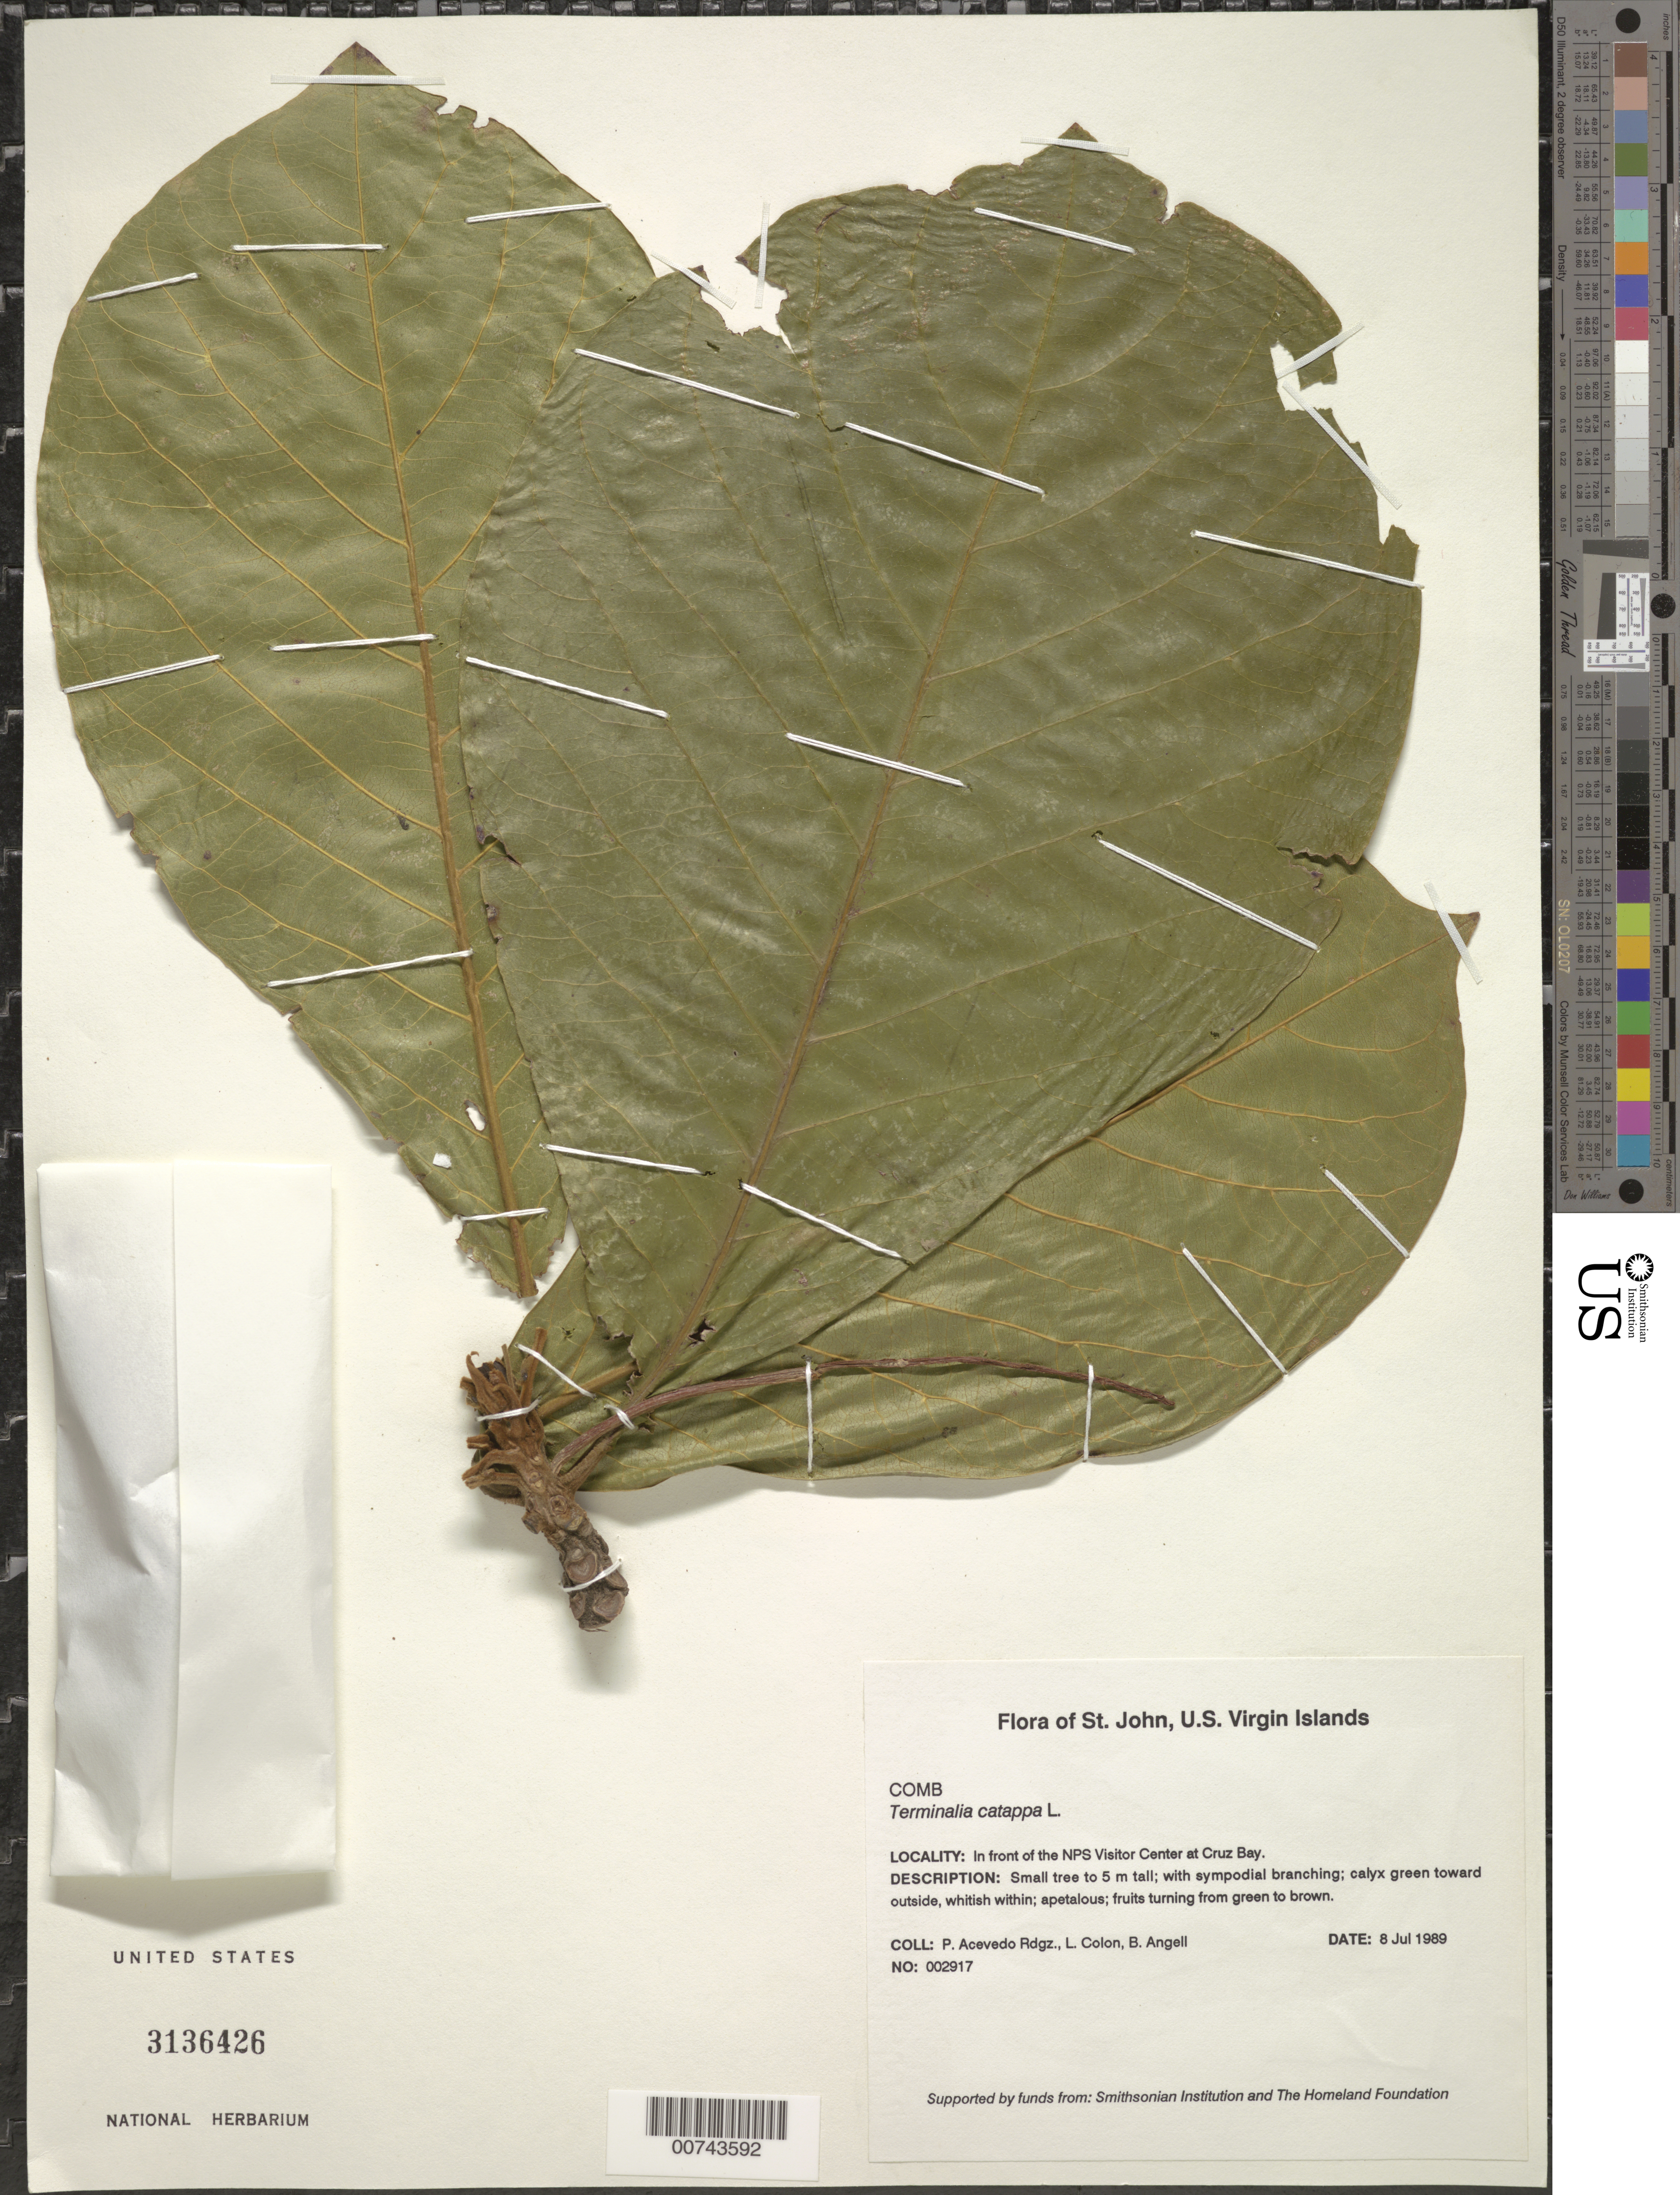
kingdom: Plantae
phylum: Tracheophyta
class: Magnoliopsida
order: Myrtales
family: Combretaceae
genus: Terminalia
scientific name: Terminalia catappa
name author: L.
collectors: P. Acevedo-Rodr., L. Colon & Bobbi Angell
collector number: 2917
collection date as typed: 09 Jul 1989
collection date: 1989-07-09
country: U.S. Virgin Islands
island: St. John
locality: In front of the NPS Visitor Center at Cruz Bay.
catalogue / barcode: US 3136426